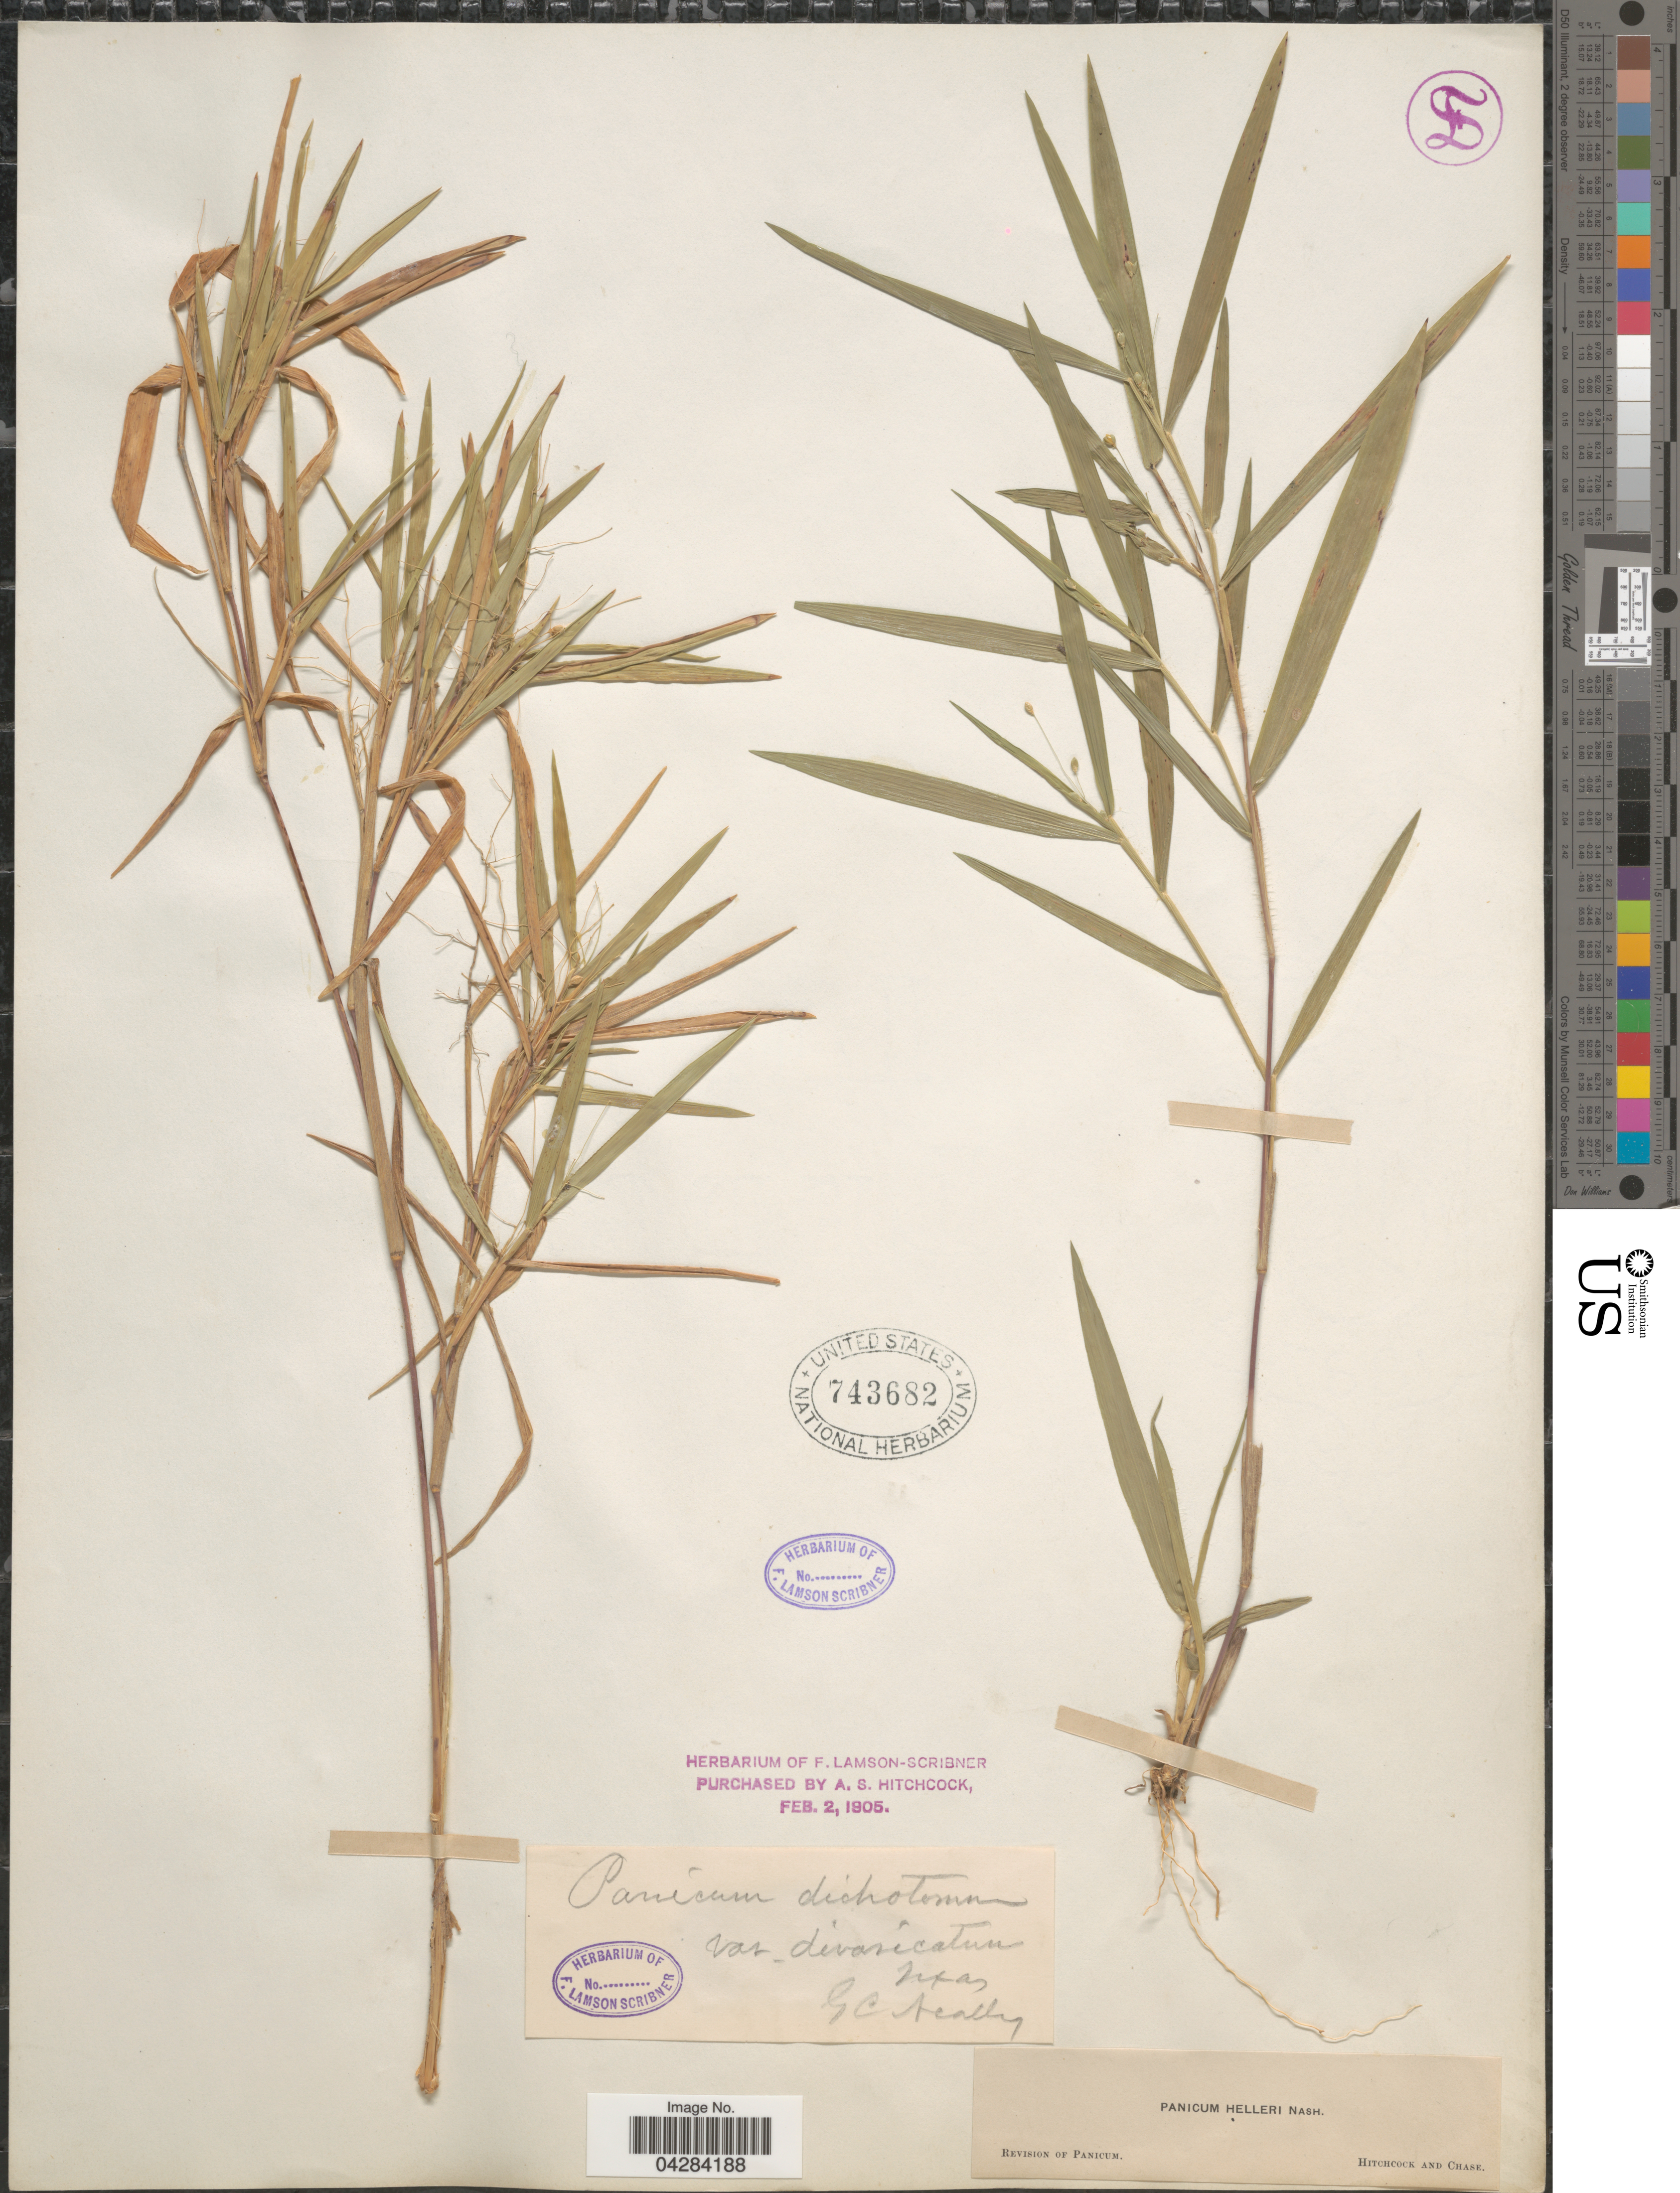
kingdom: Plantae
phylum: Tracheophyta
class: Liliopsida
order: Poales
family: Poaceae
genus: Dichanthelium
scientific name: Dichanthelium oligosanthes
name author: (Schult.) Gould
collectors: G. C. Nealley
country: United States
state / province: Texas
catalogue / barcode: US 743682